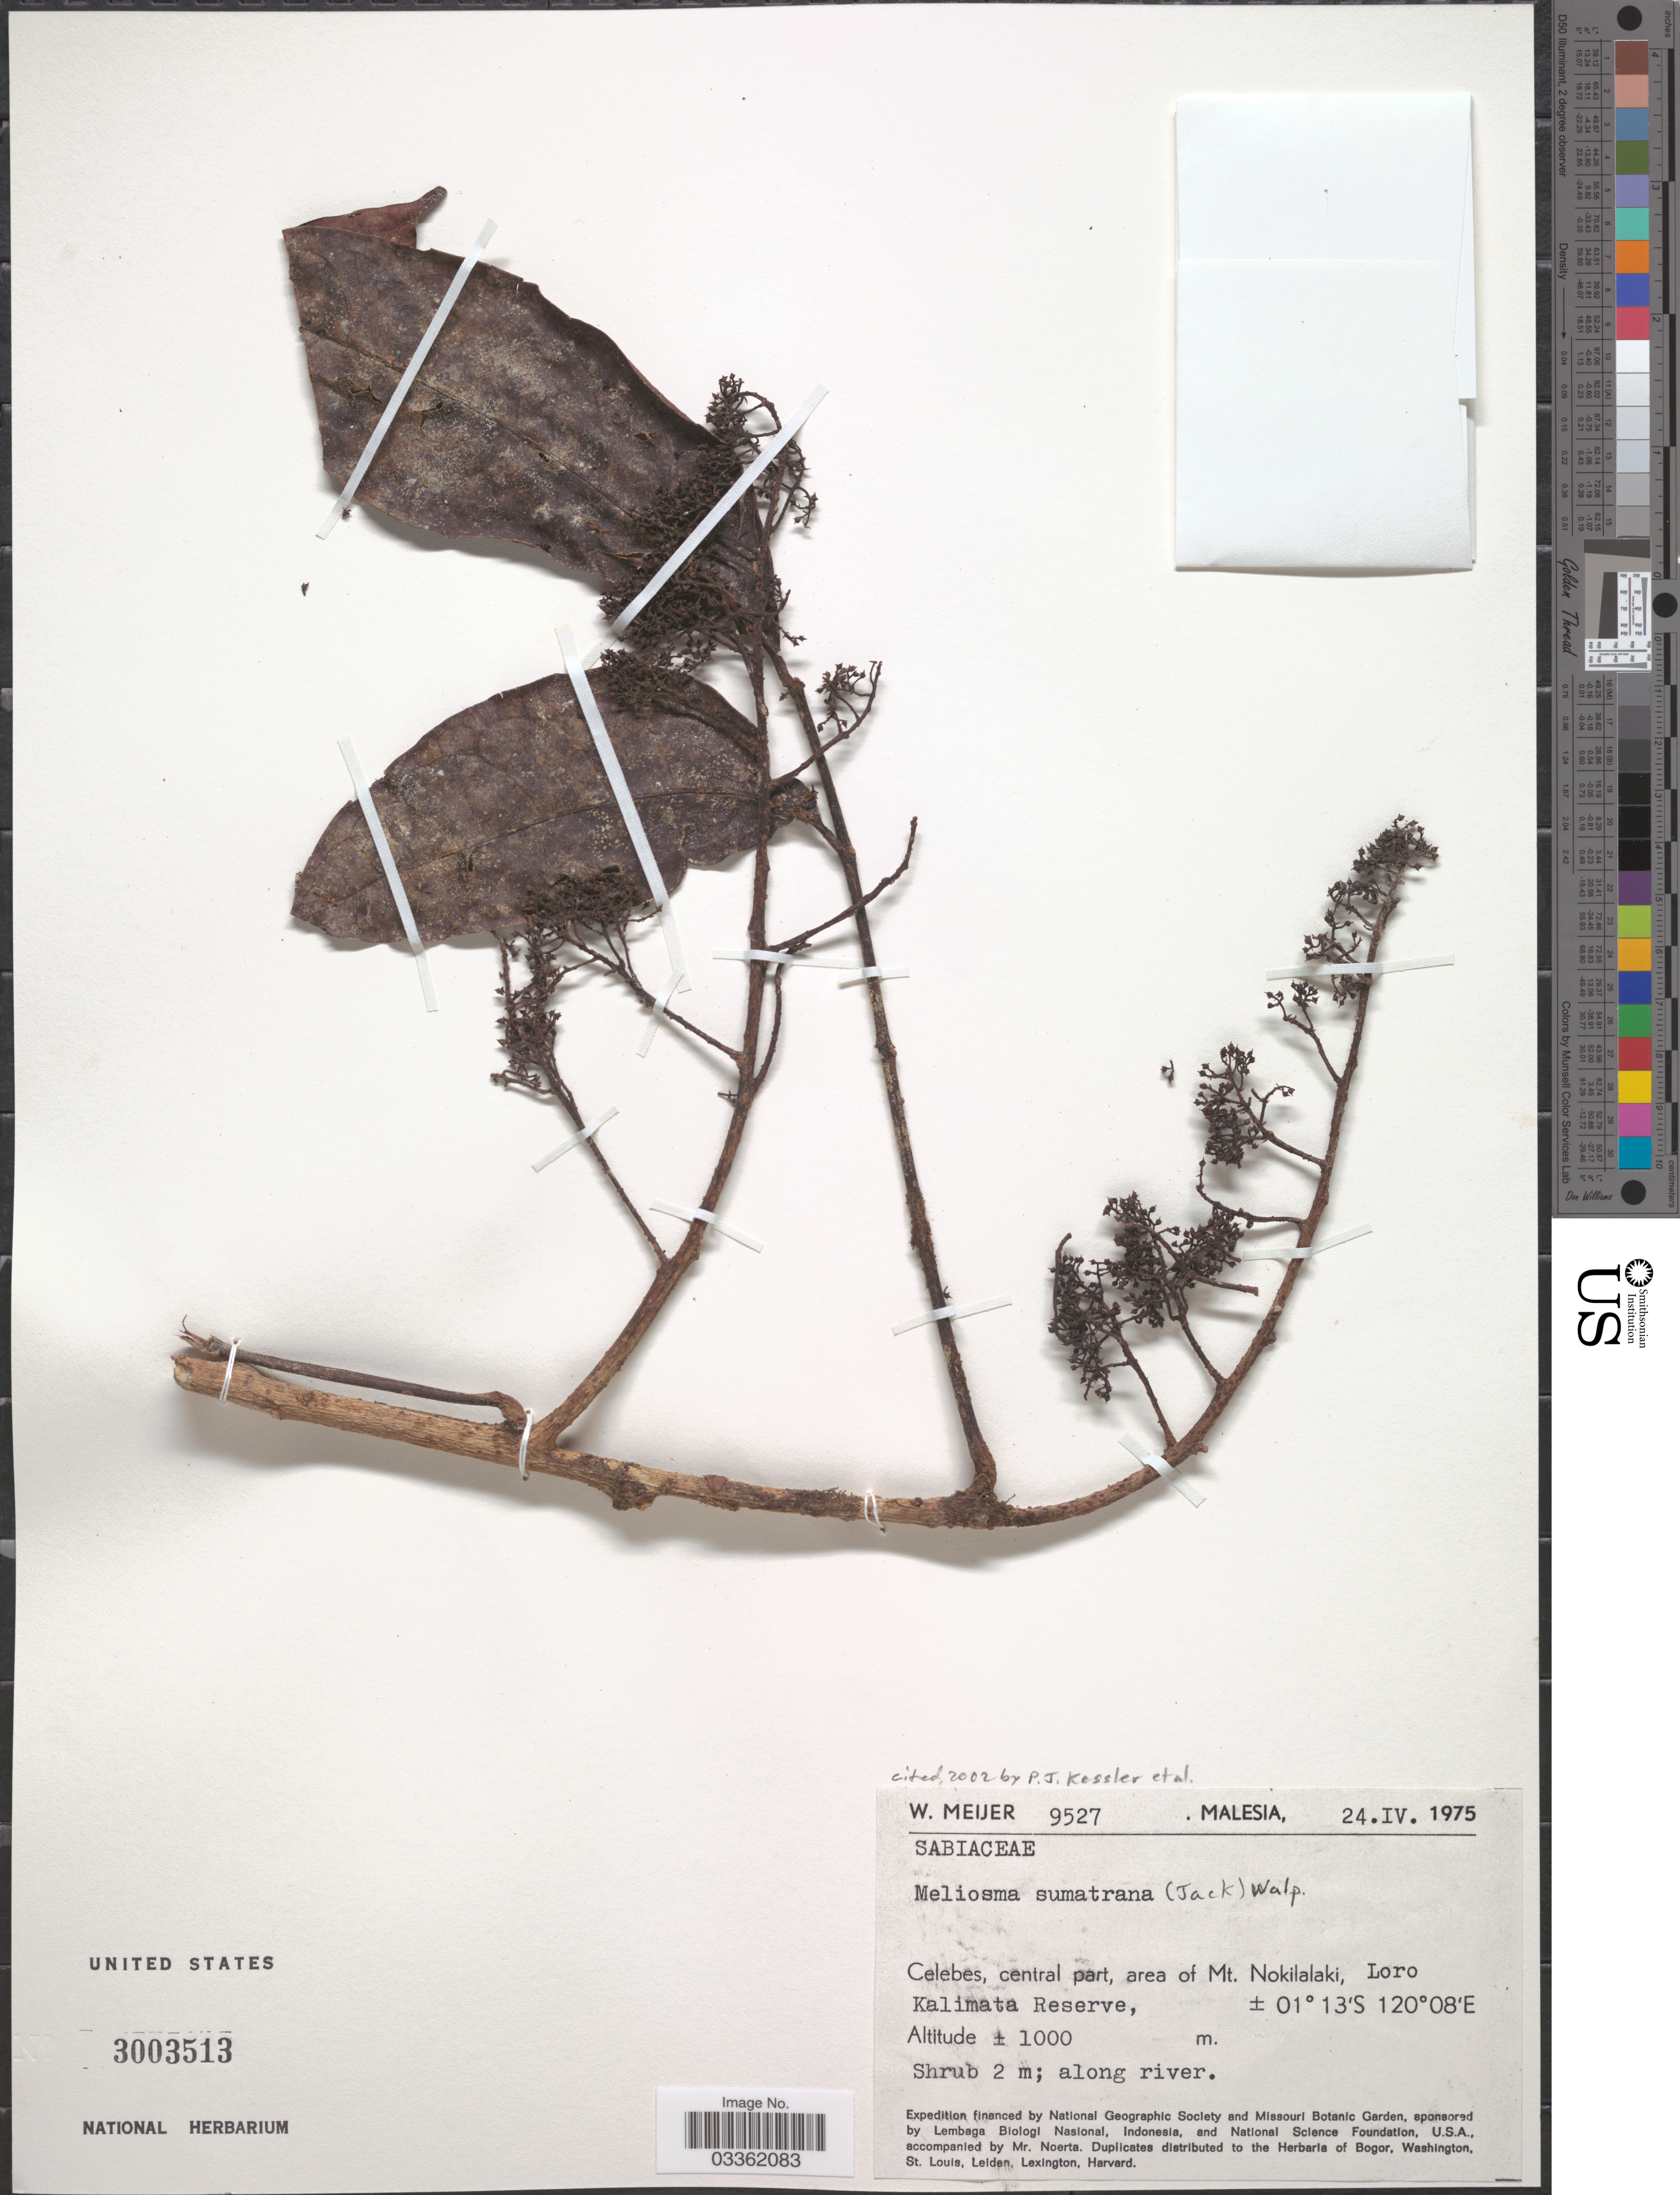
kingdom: Plantae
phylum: Tracheophyta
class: Magnoliopsida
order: Proteales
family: Sabiaceae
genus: Meliosma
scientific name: Meliosma sumatrana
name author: (Jack) Walp.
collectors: W. Meier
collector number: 9527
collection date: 1975-04-24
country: Malaysia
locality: Malesia. Celebes, central part, area of Mt. Nokilalaki, Loro Kalimata Reserve.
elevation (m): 1000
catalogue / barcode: US 3003513